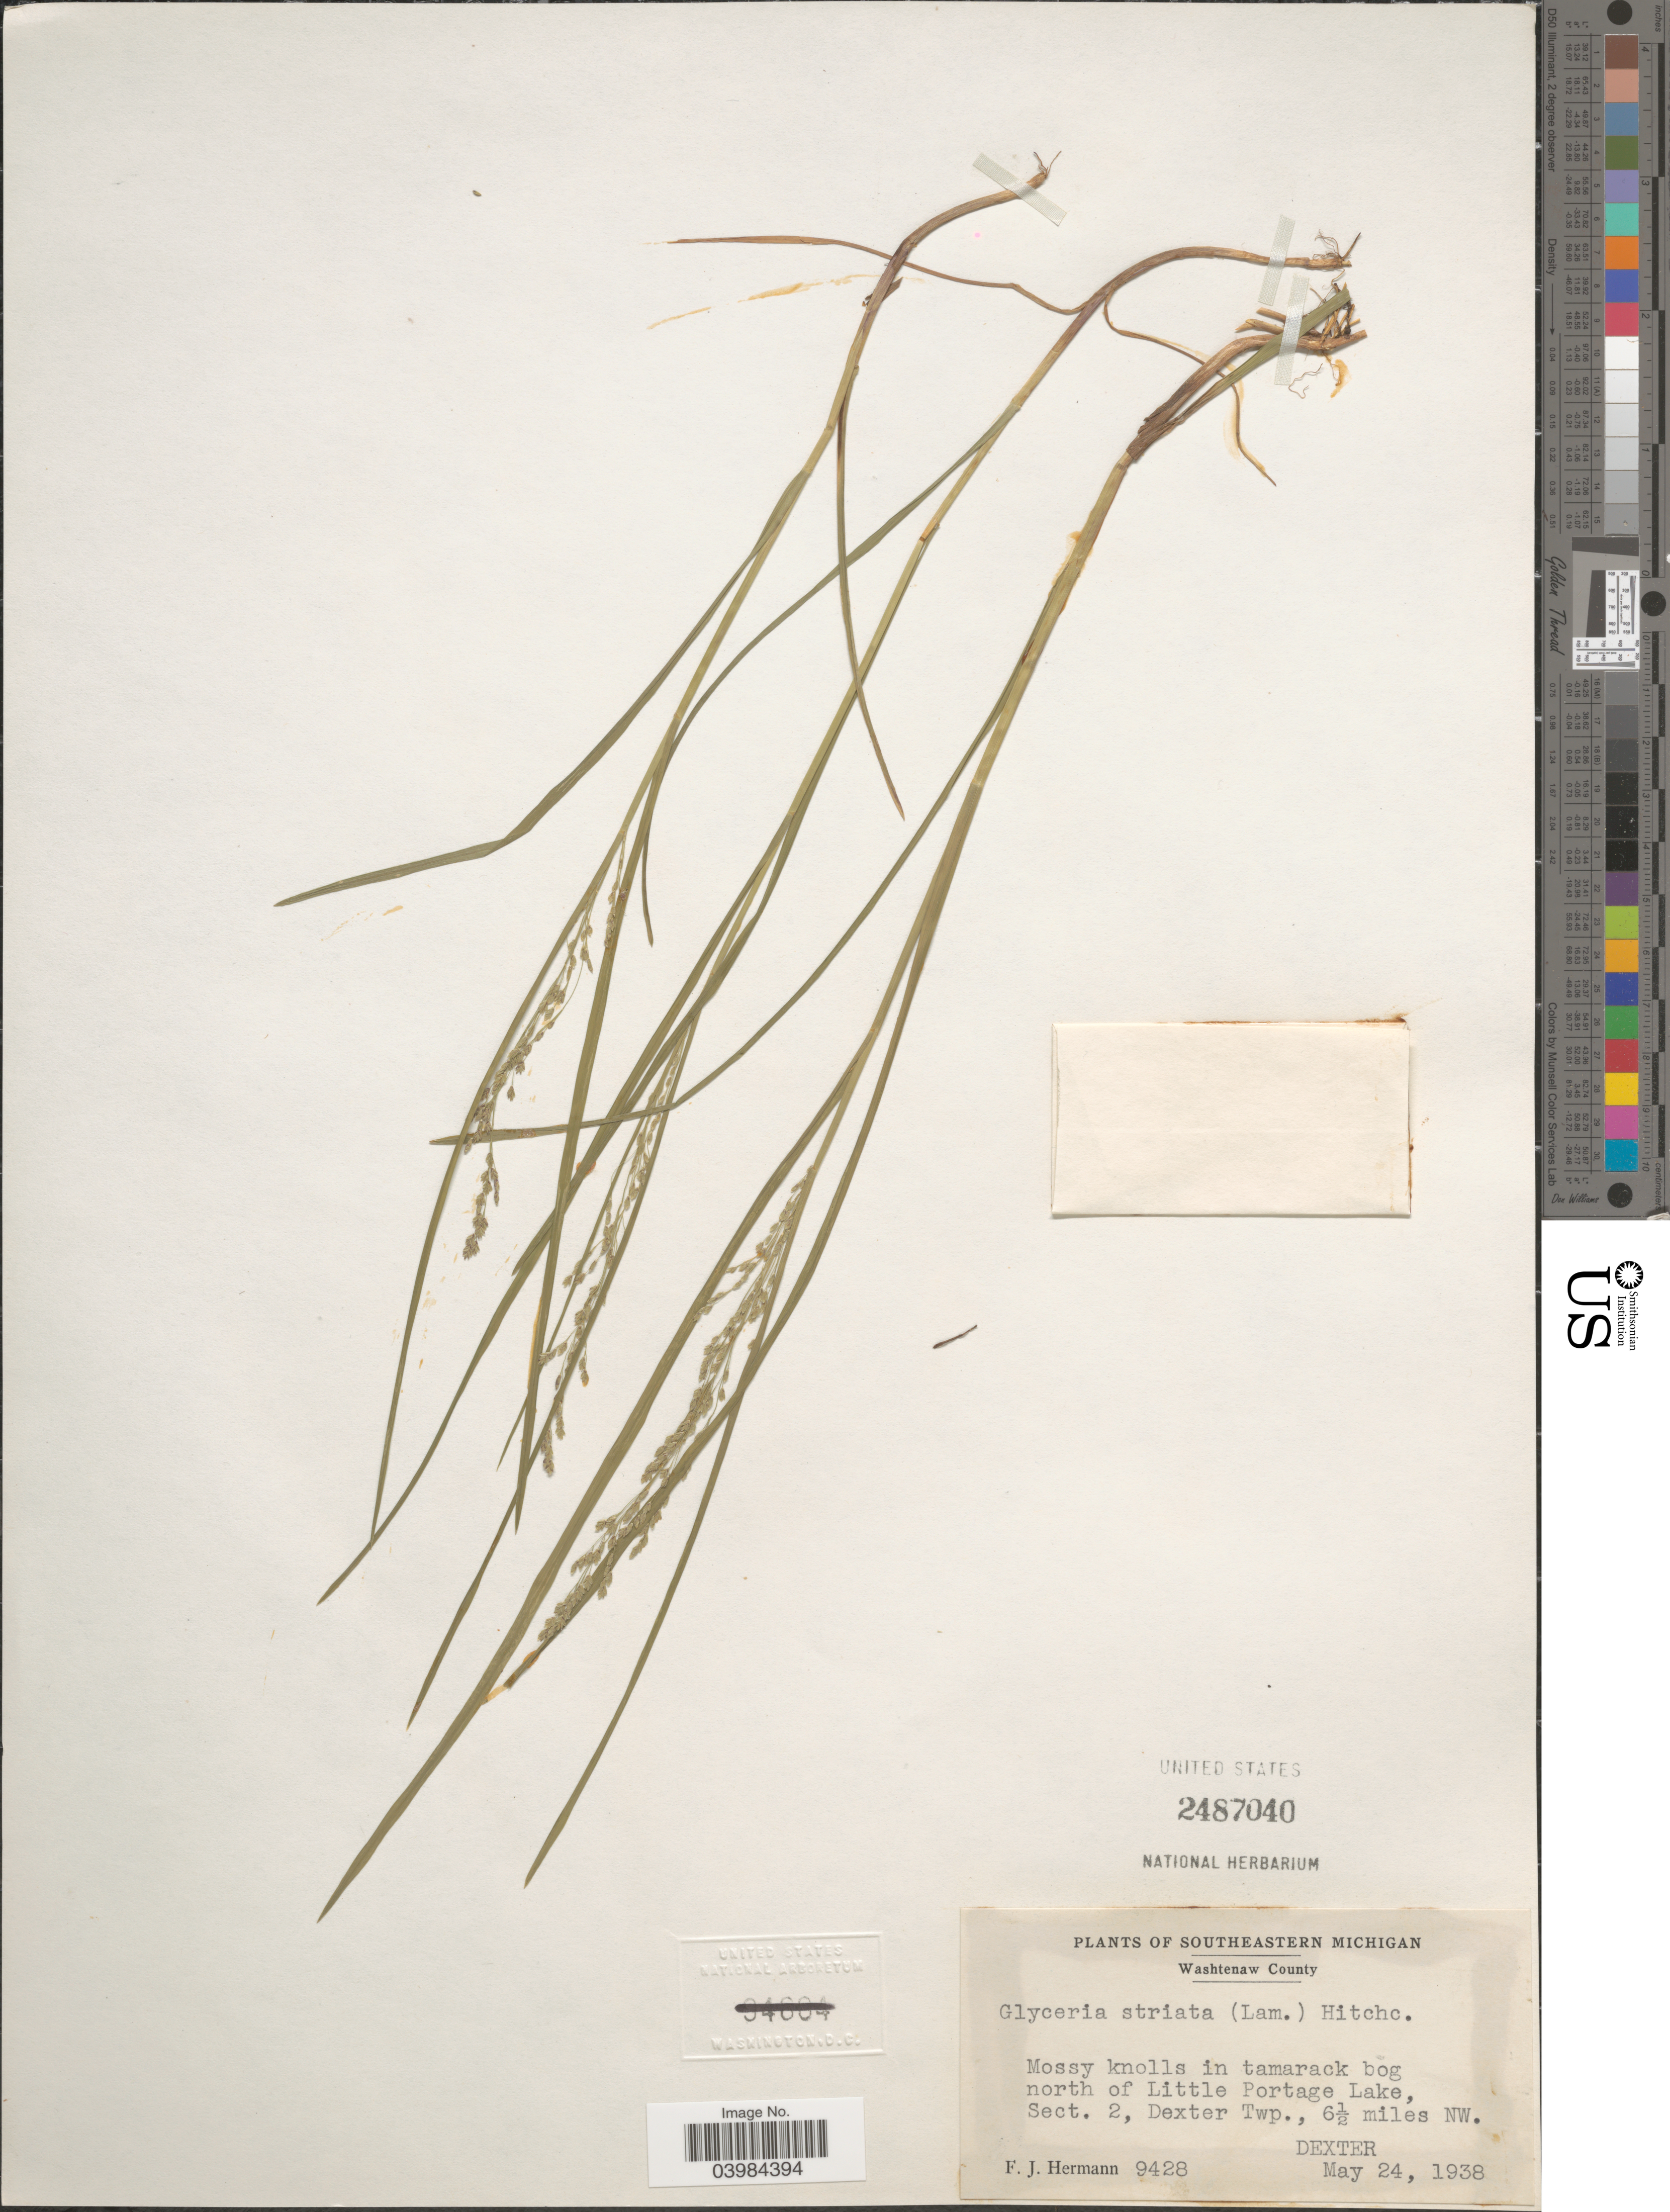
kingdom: Plantae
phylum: Tracheophyta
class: Liliopsida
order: Poales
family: Poaceae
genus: Glyceria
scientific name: Glyceria striata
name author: (Lam.) Hitchc.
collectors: F. J. Hermann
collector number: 9428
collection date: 1938-05-24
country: United States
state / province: Michigan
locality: Southeastern Michigan. Washtenaw County. North of Little Portage Lake, Sect. 2, Dexter Twp., 6½ miles NW. Dexter.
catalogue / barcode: US 2487040